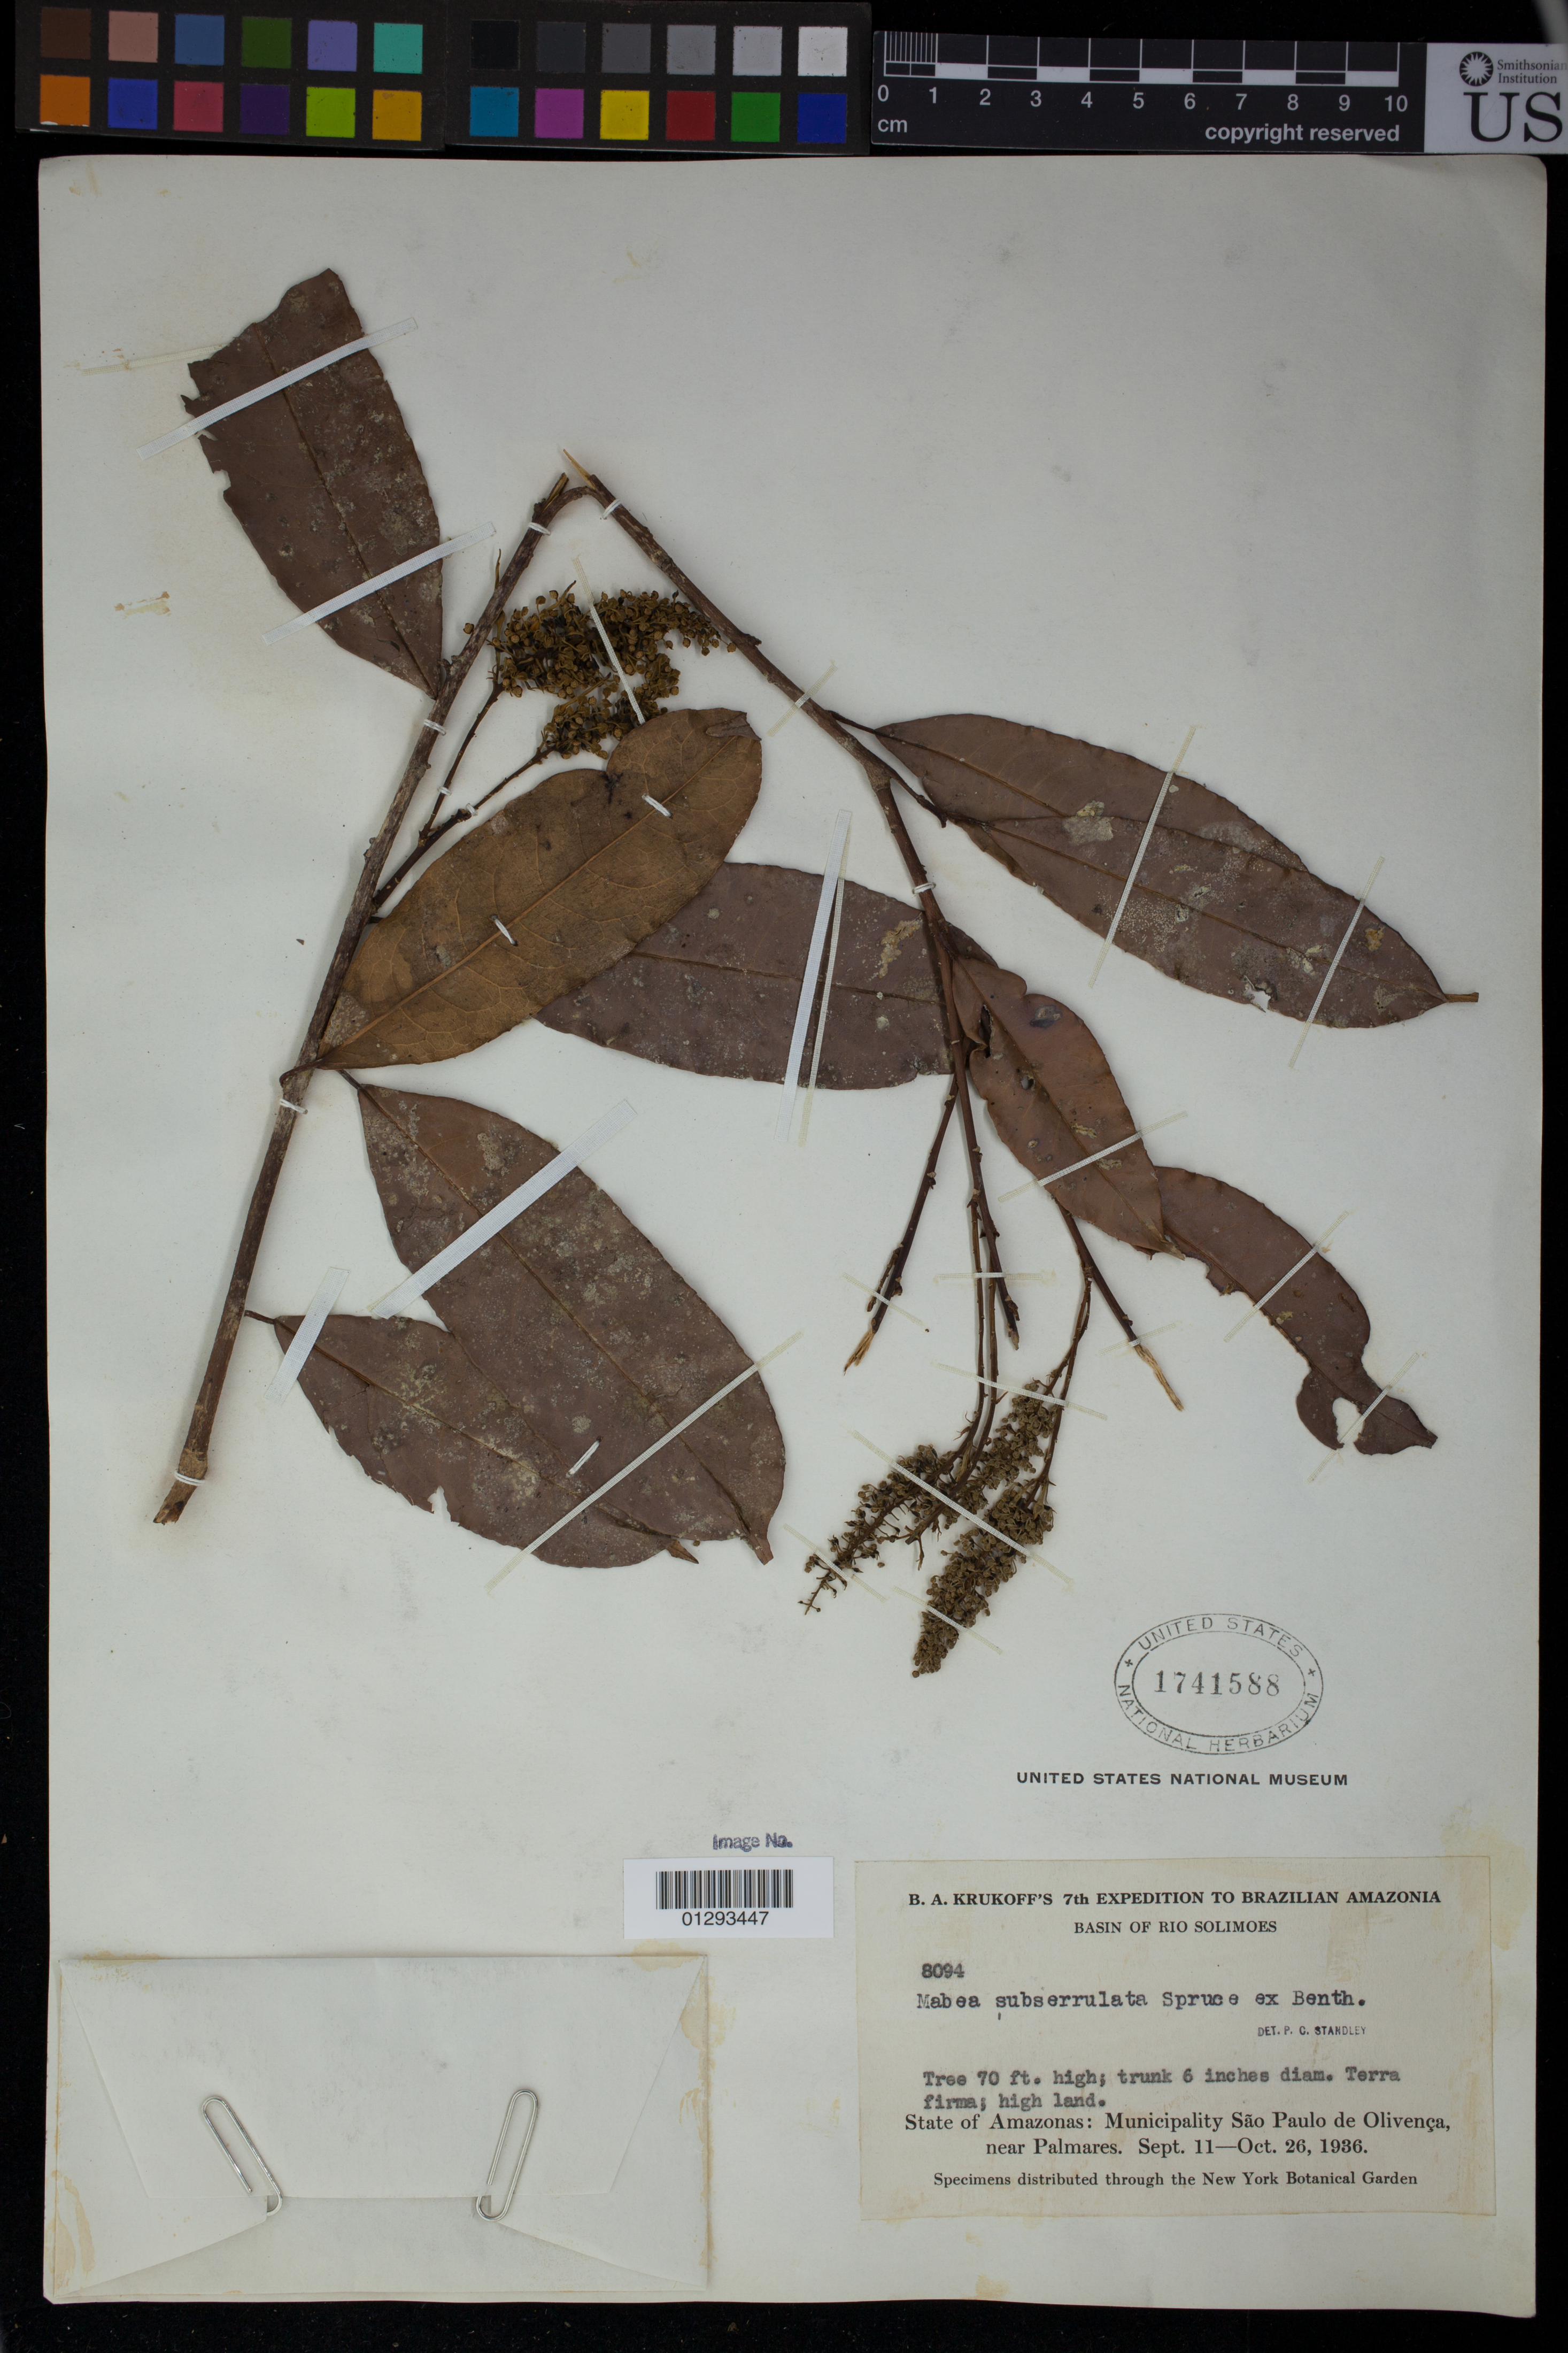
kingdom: Plantae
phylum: Tracheophyta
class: Magnoliopsida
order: Malpighiales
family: Euphorbiaceae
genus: Mabea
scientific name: Mabea subserrulata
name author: Spruce ex Benth.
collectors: B. A. Krukoff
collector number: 8094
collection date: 1936-09-11/1936-10-26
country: Brazil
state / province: Amazonas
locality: Municipality Sao Paulo de Olivenca, near Palmares.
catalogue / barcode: US 1741588